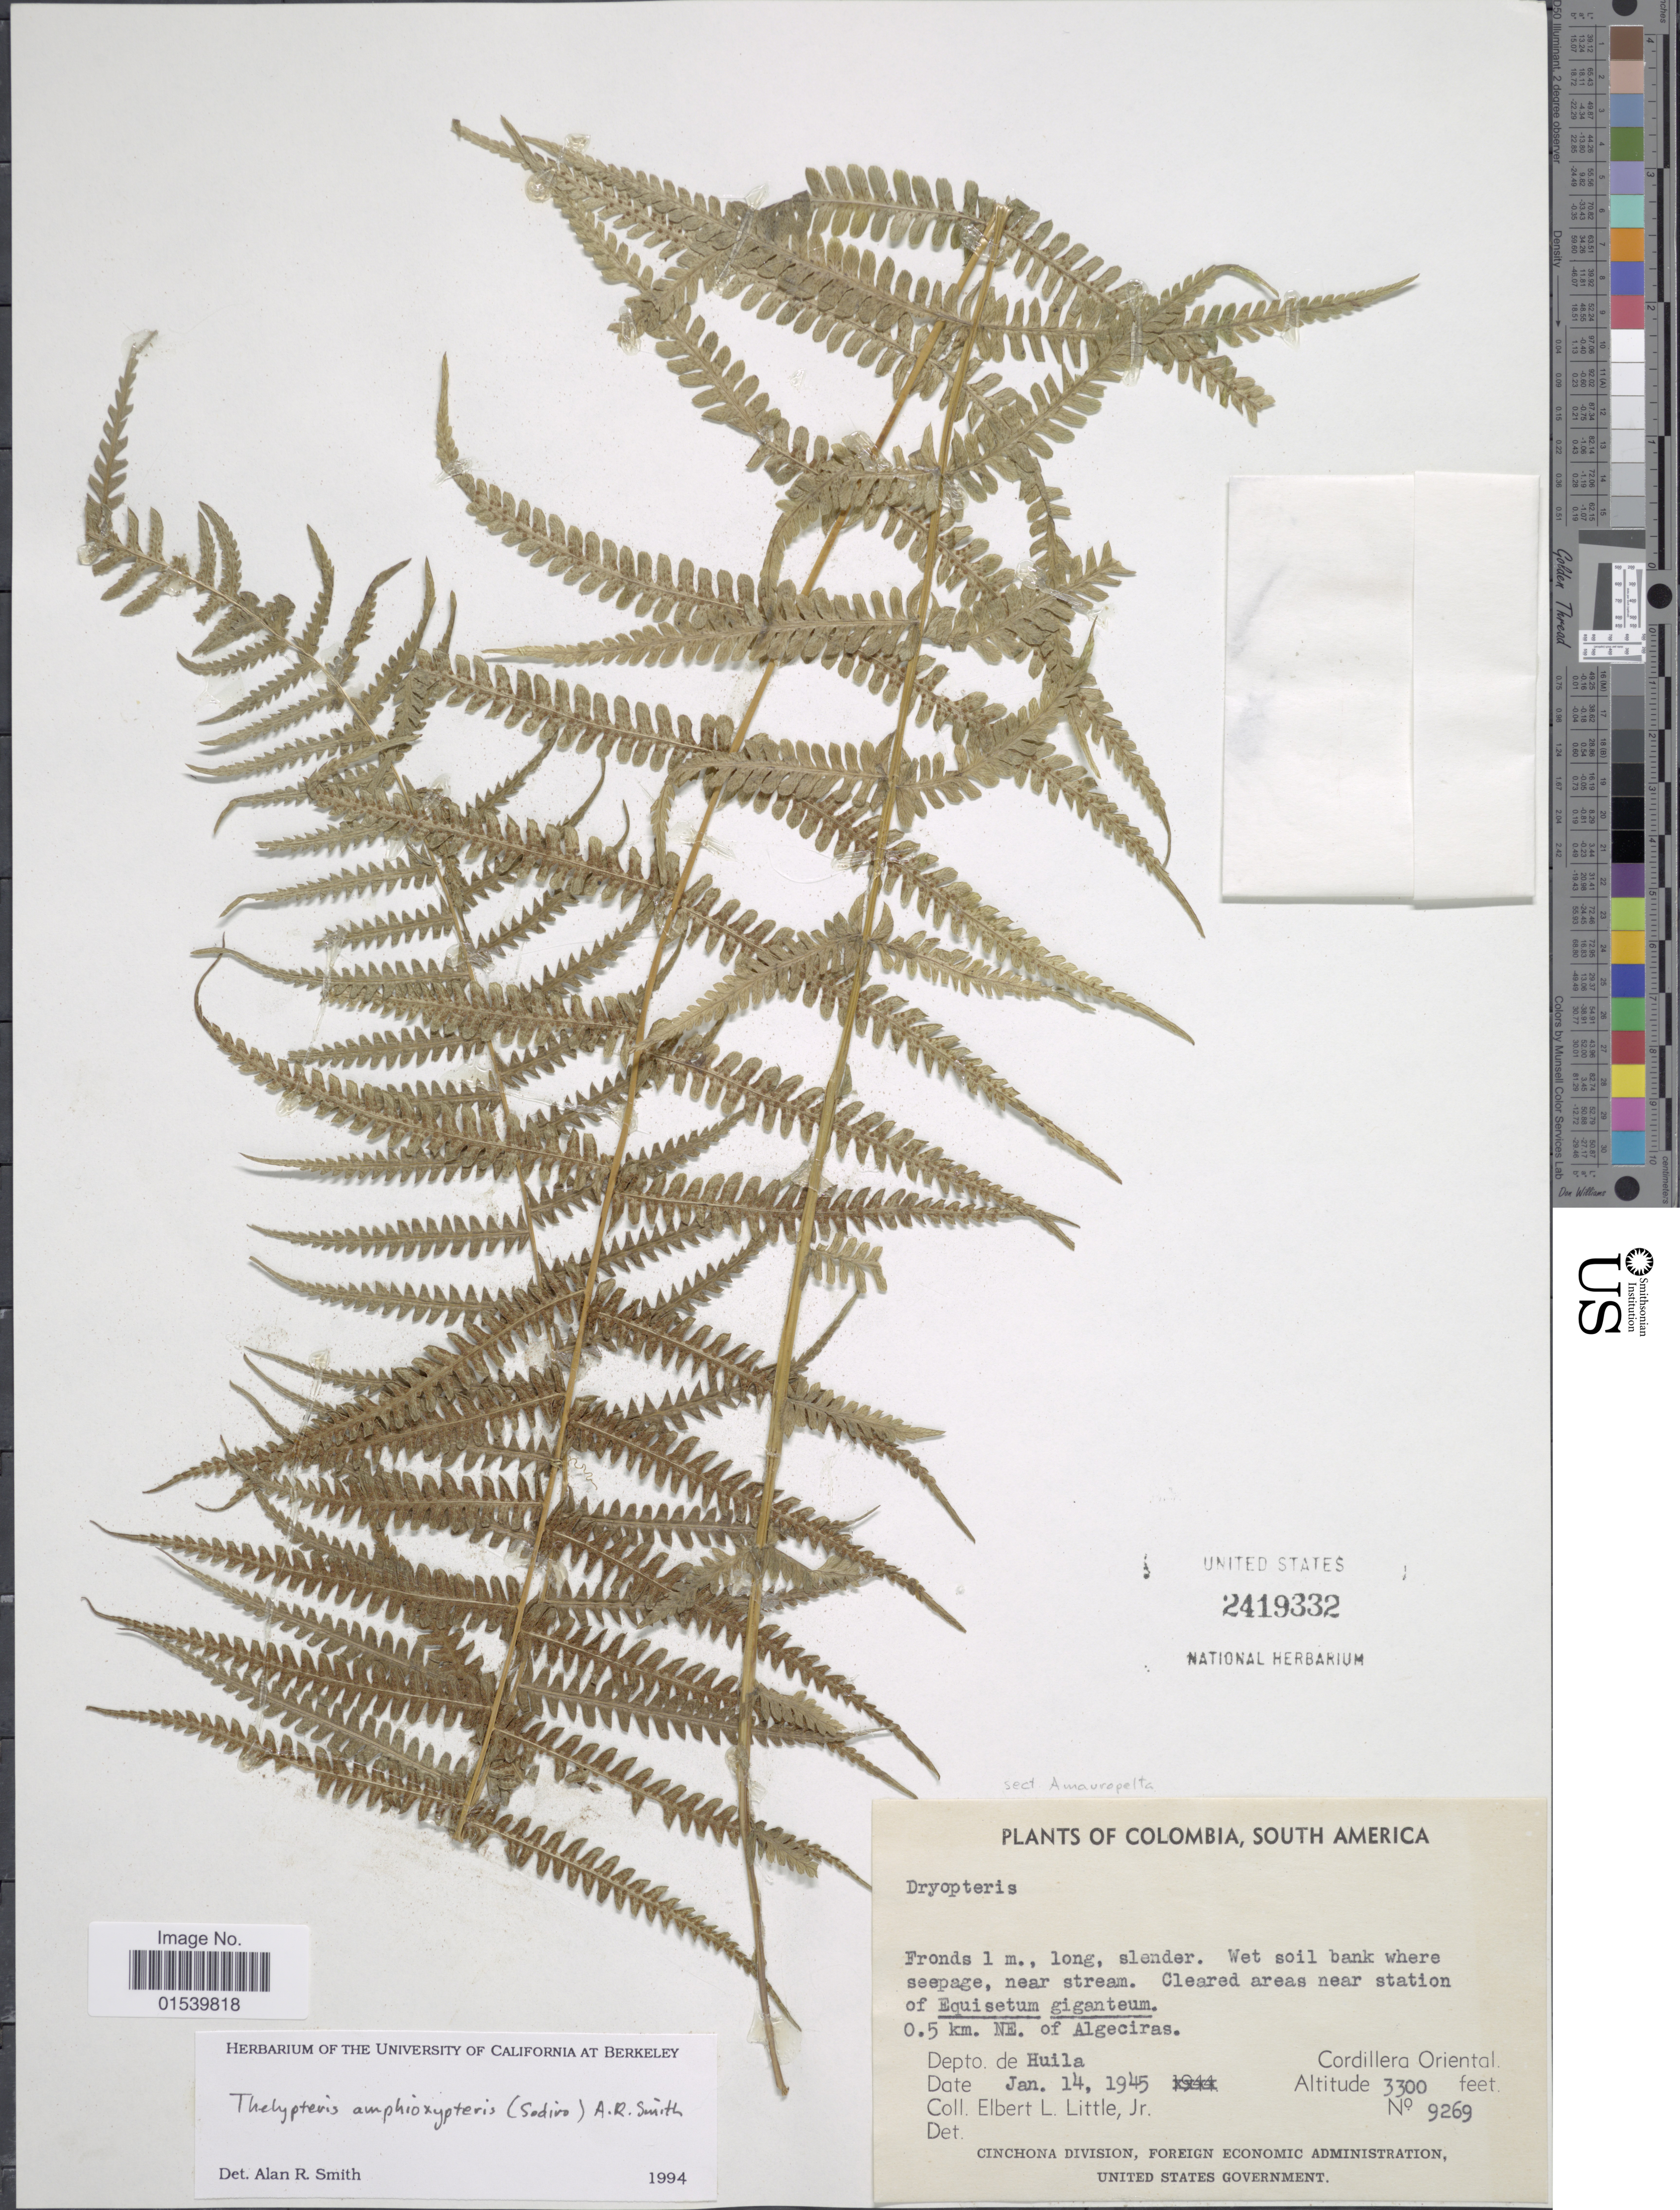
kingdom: Plantae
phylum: Tracheophyta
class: Polypodiopsida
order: Polypodiales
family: Thelypteridaceae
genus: Amauropelta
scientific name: Amauropelta amphioxypteris (Sodiro) comb. nov., ined. 2015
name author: (Sodiro)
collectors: E. L. Little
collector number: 9269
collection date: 1945-01-14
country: Colombia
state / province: Huila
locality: Clwet soil bank wher seepage, near stream. Cleared areas near station, 0.5 km. NE of Algeciras, Depto de Huila, Cordillera Oriental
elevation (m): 1006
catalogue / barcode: US 2419332